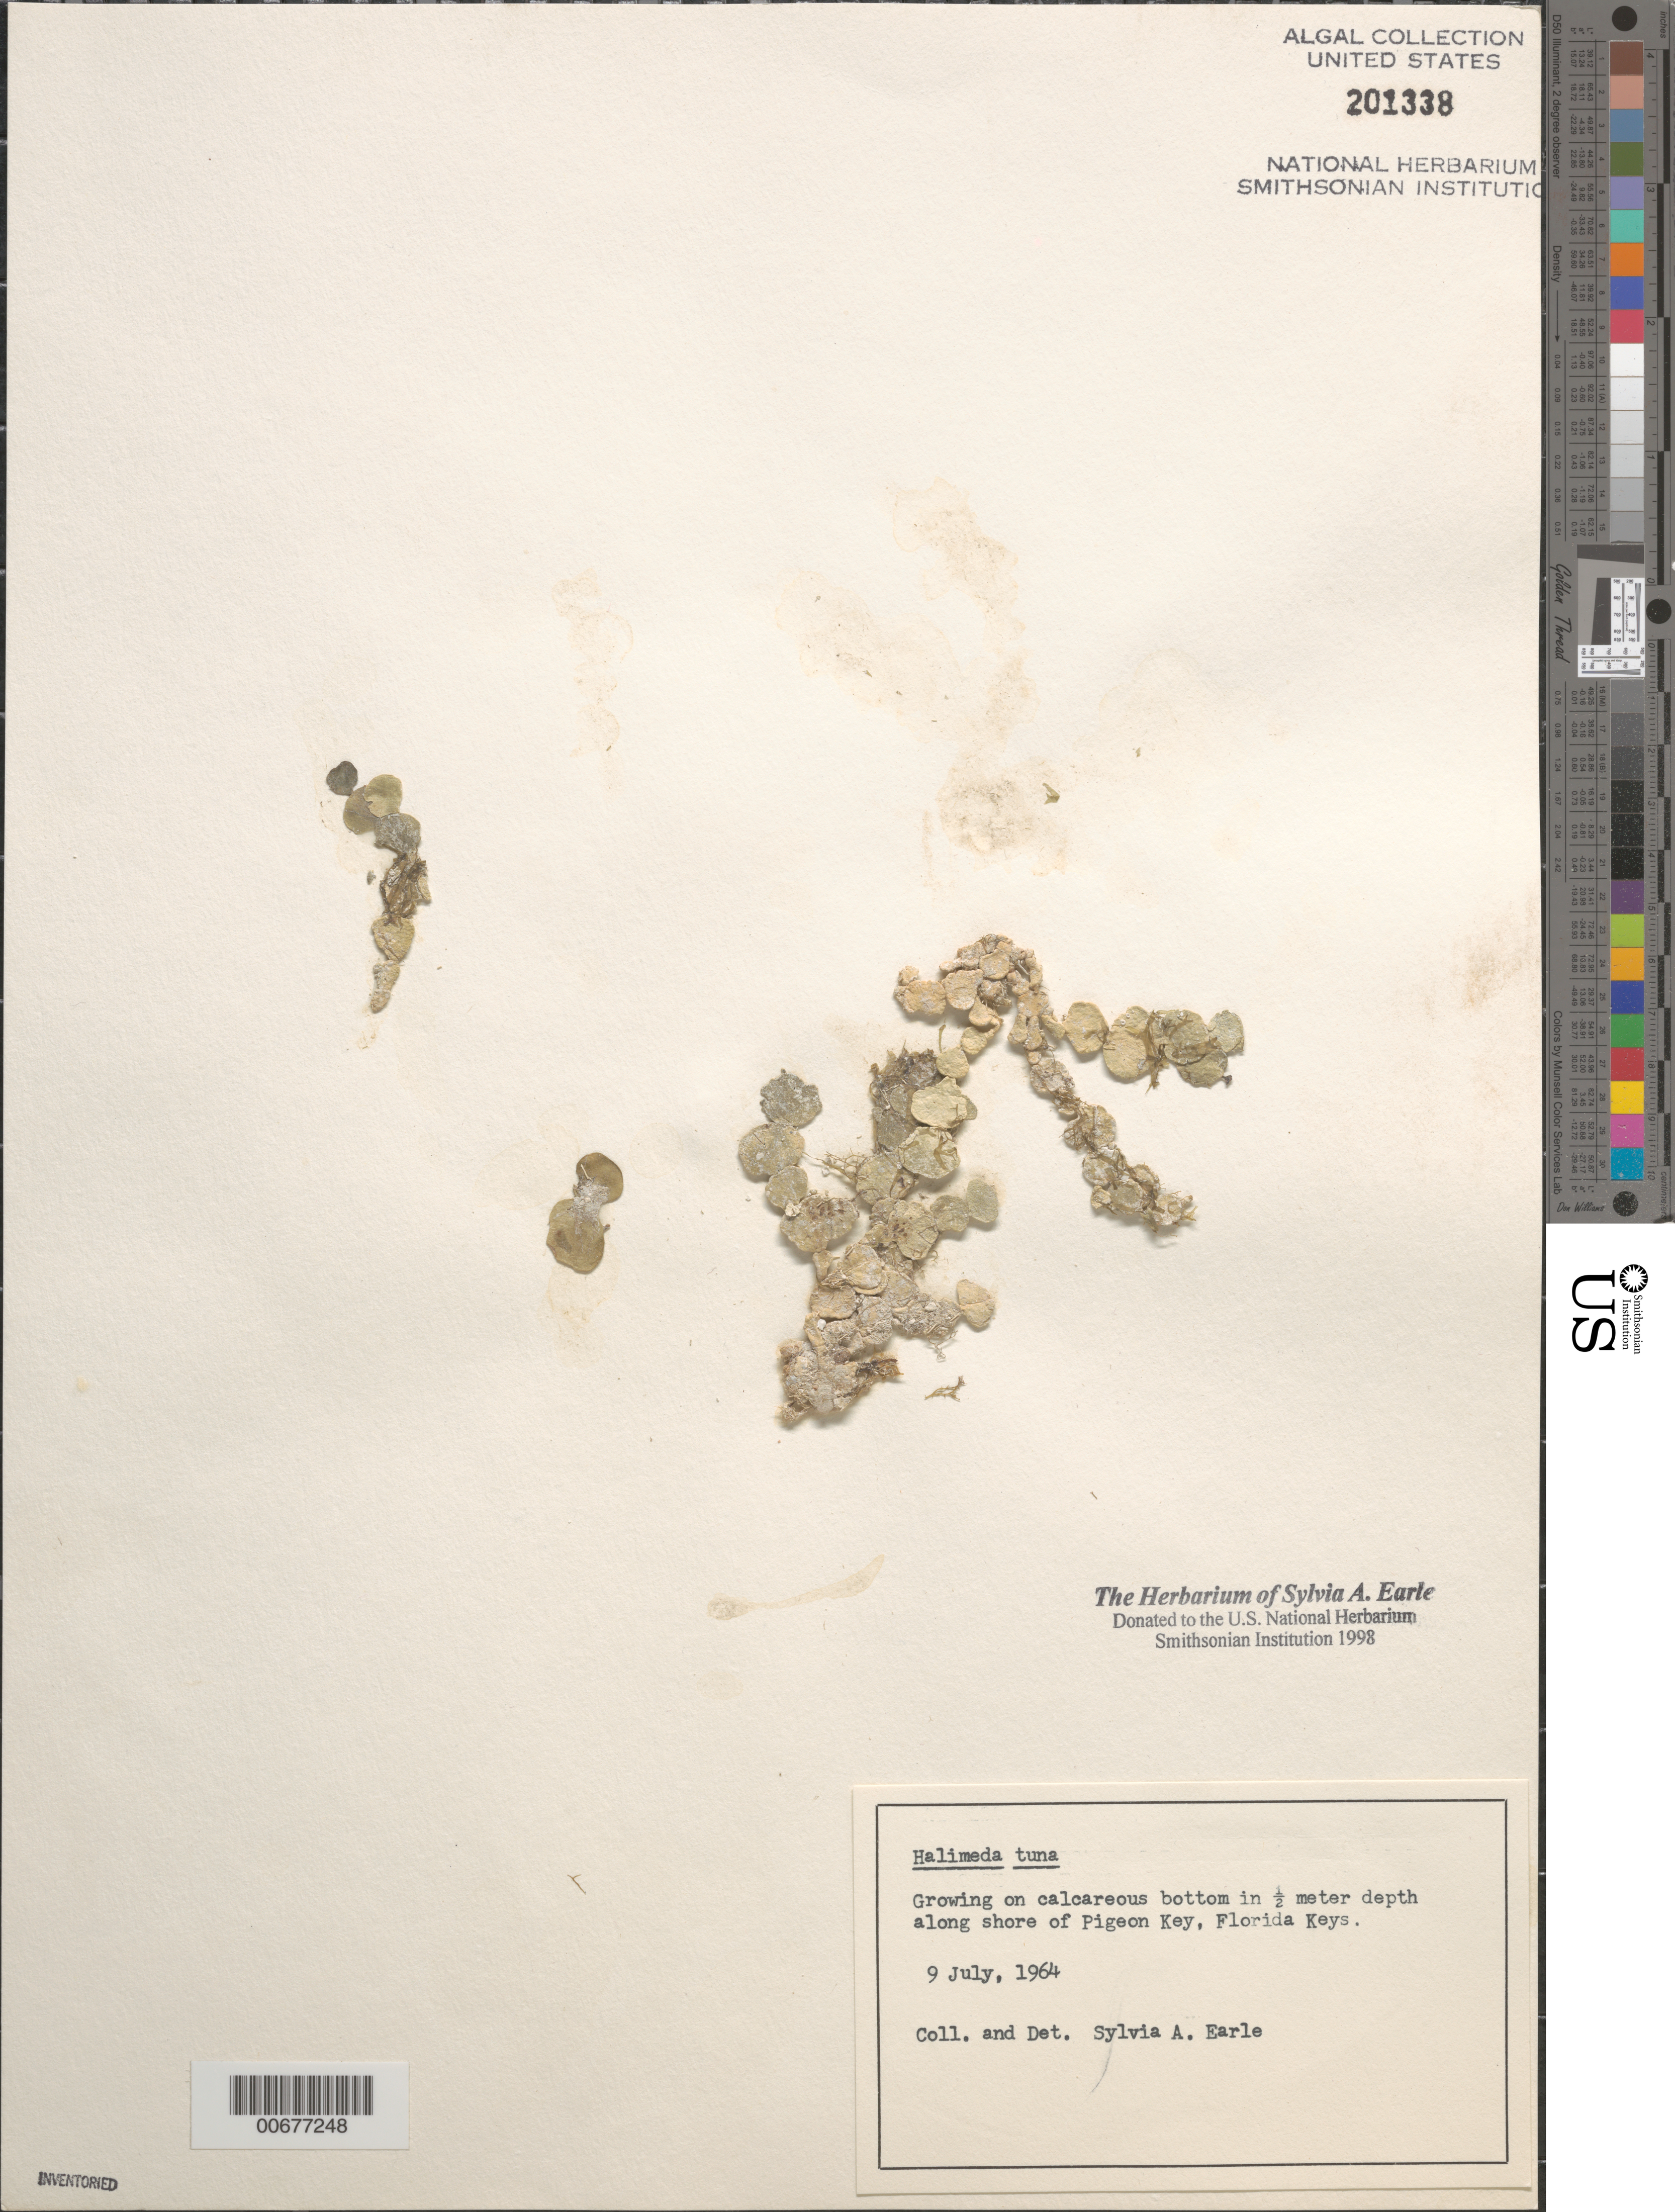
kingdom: Plantae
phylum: Chlorophyta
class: Ulvophyceae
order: Bryopsidales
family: Halimedaceae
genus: Halimeda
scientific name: Halimeda tuna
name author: (J. Ellis & Sol.) J.V.Lamouroux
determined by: Earle, S. A.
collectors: S. A. Earle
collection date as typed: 09 Jul 1964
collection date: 1964-07-09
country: United States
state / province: Florida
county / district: Monroe County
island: Pigeon Key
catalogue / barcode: US 201338